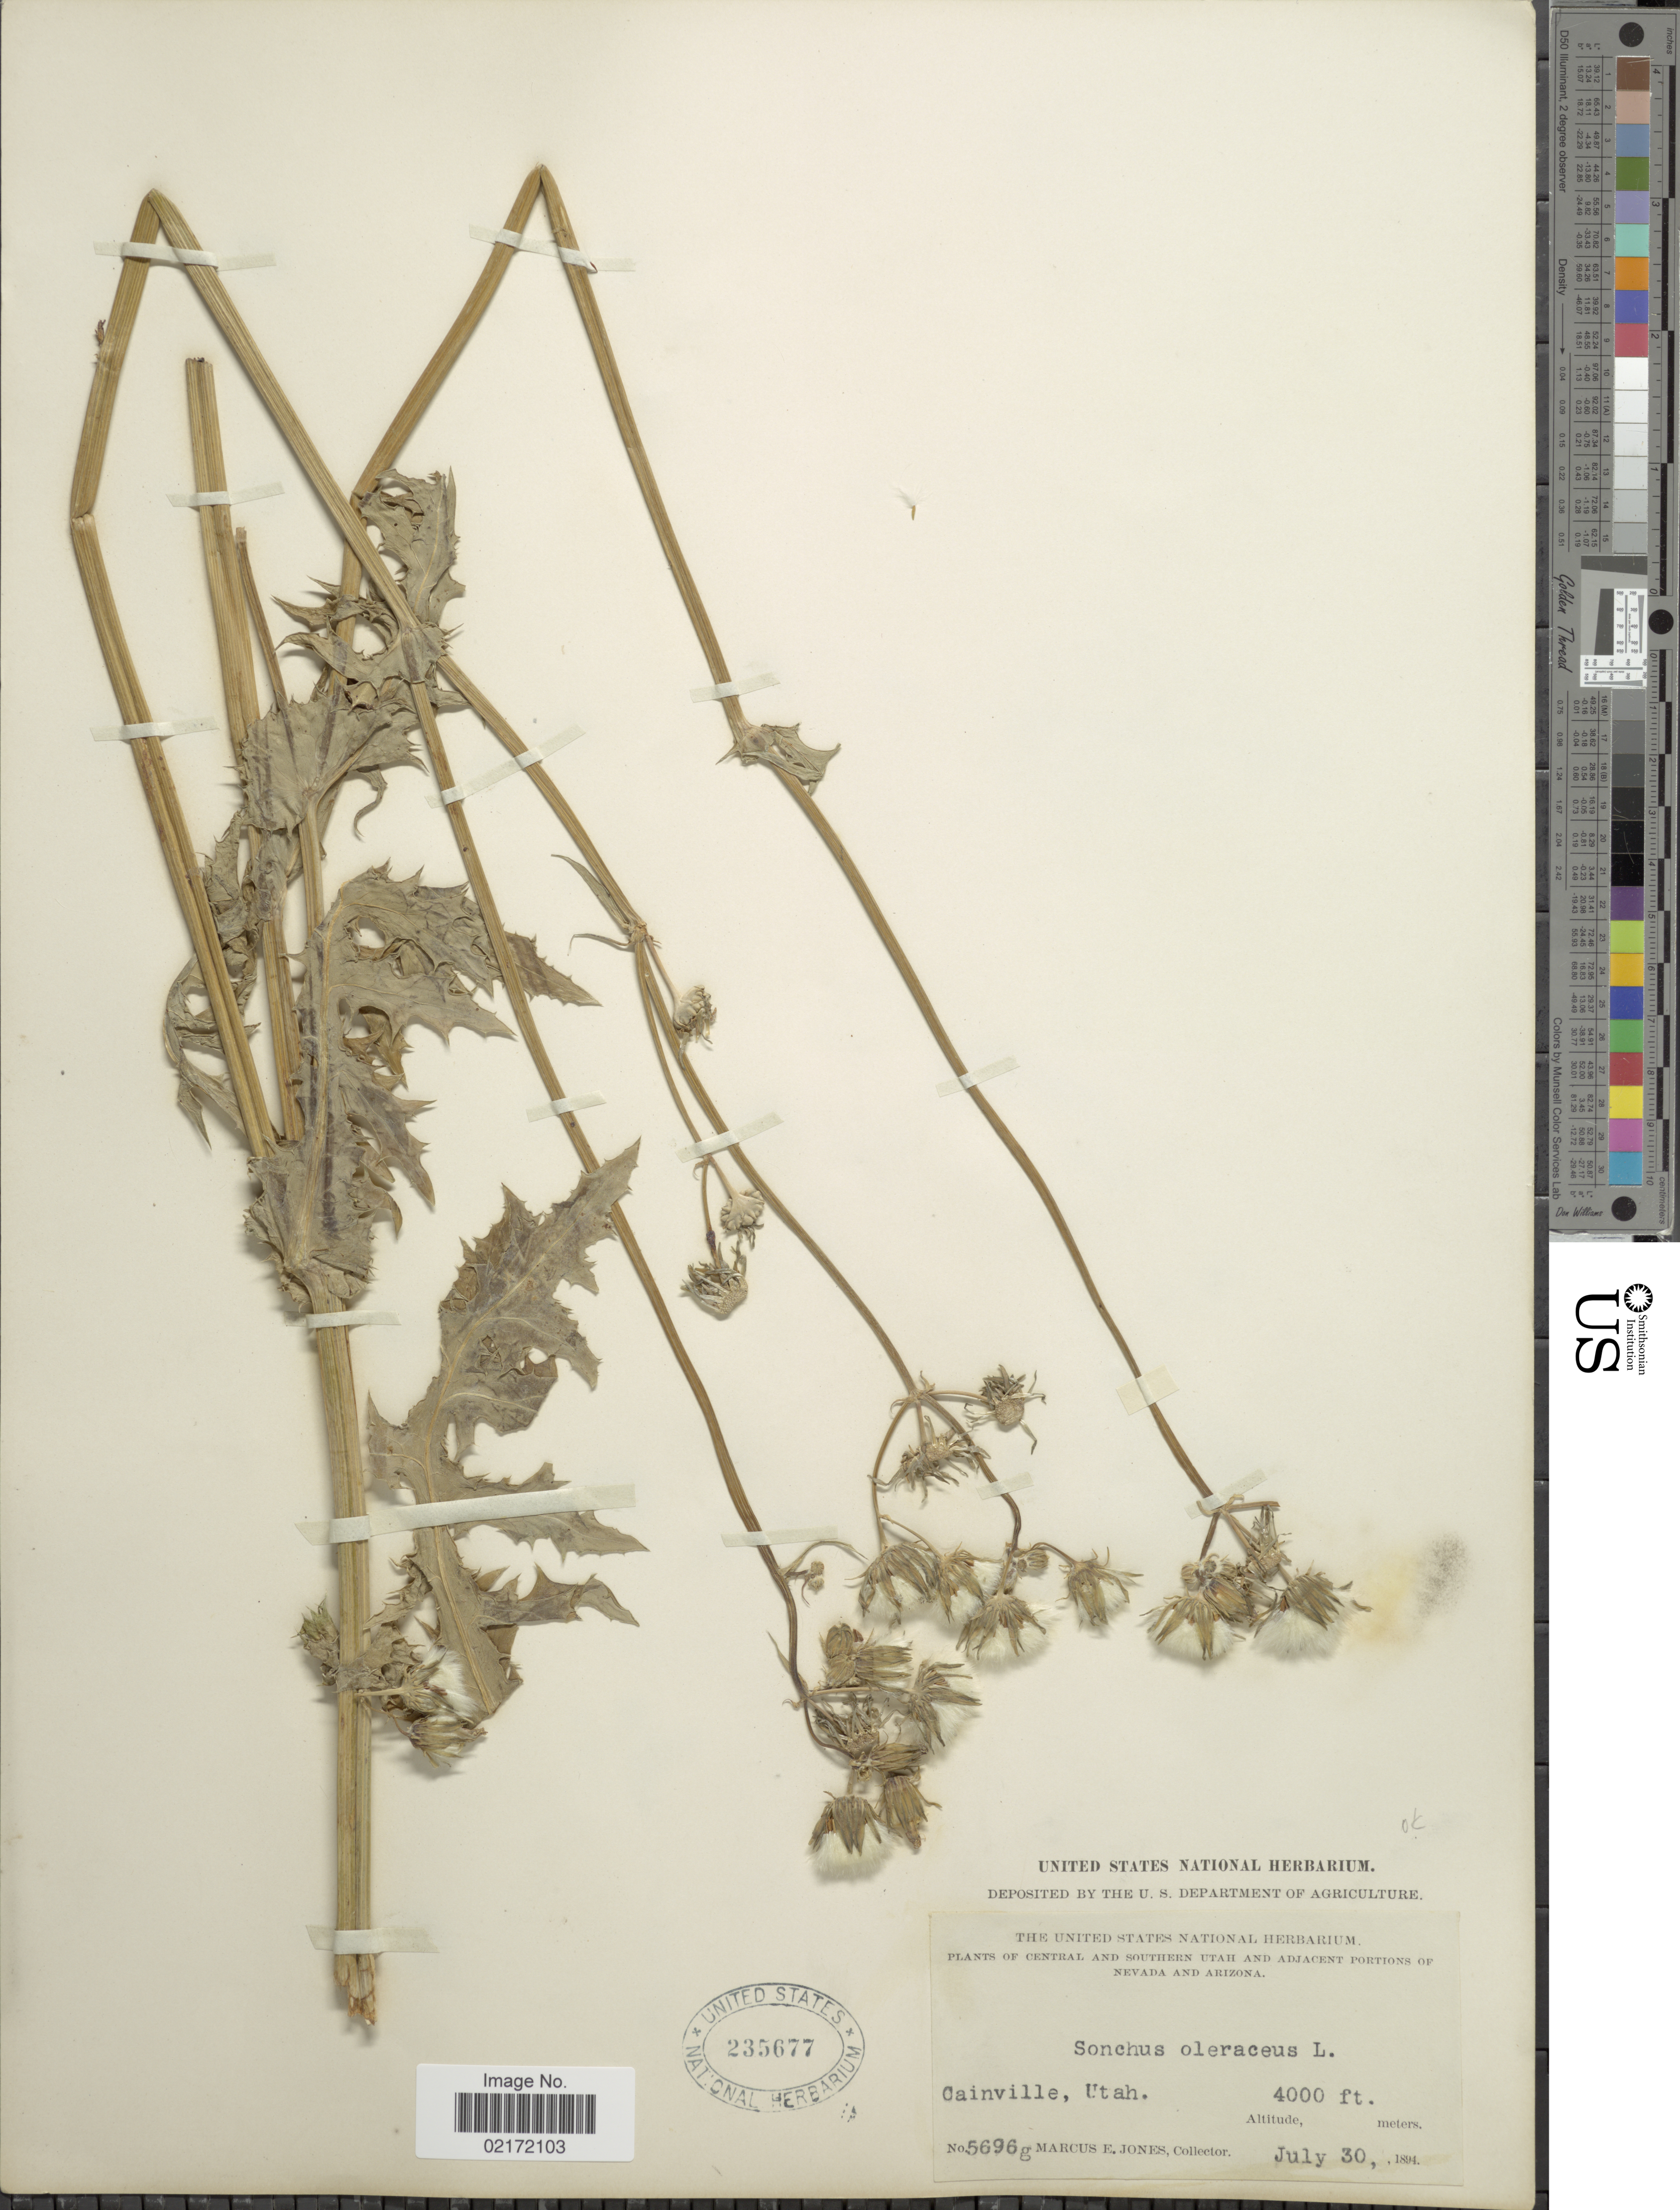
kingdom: Plantae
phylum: Tracheophyta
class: Magnoliopsida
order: Asterales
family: Asteraceae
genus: Sonchus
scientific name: Sonchus oleraceus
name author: L.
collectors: M. E. Jones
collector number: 5696g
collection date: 1894-07-30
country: United States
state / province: Utah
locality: Cainville, Utah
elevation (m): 1219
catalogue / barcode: US 235677